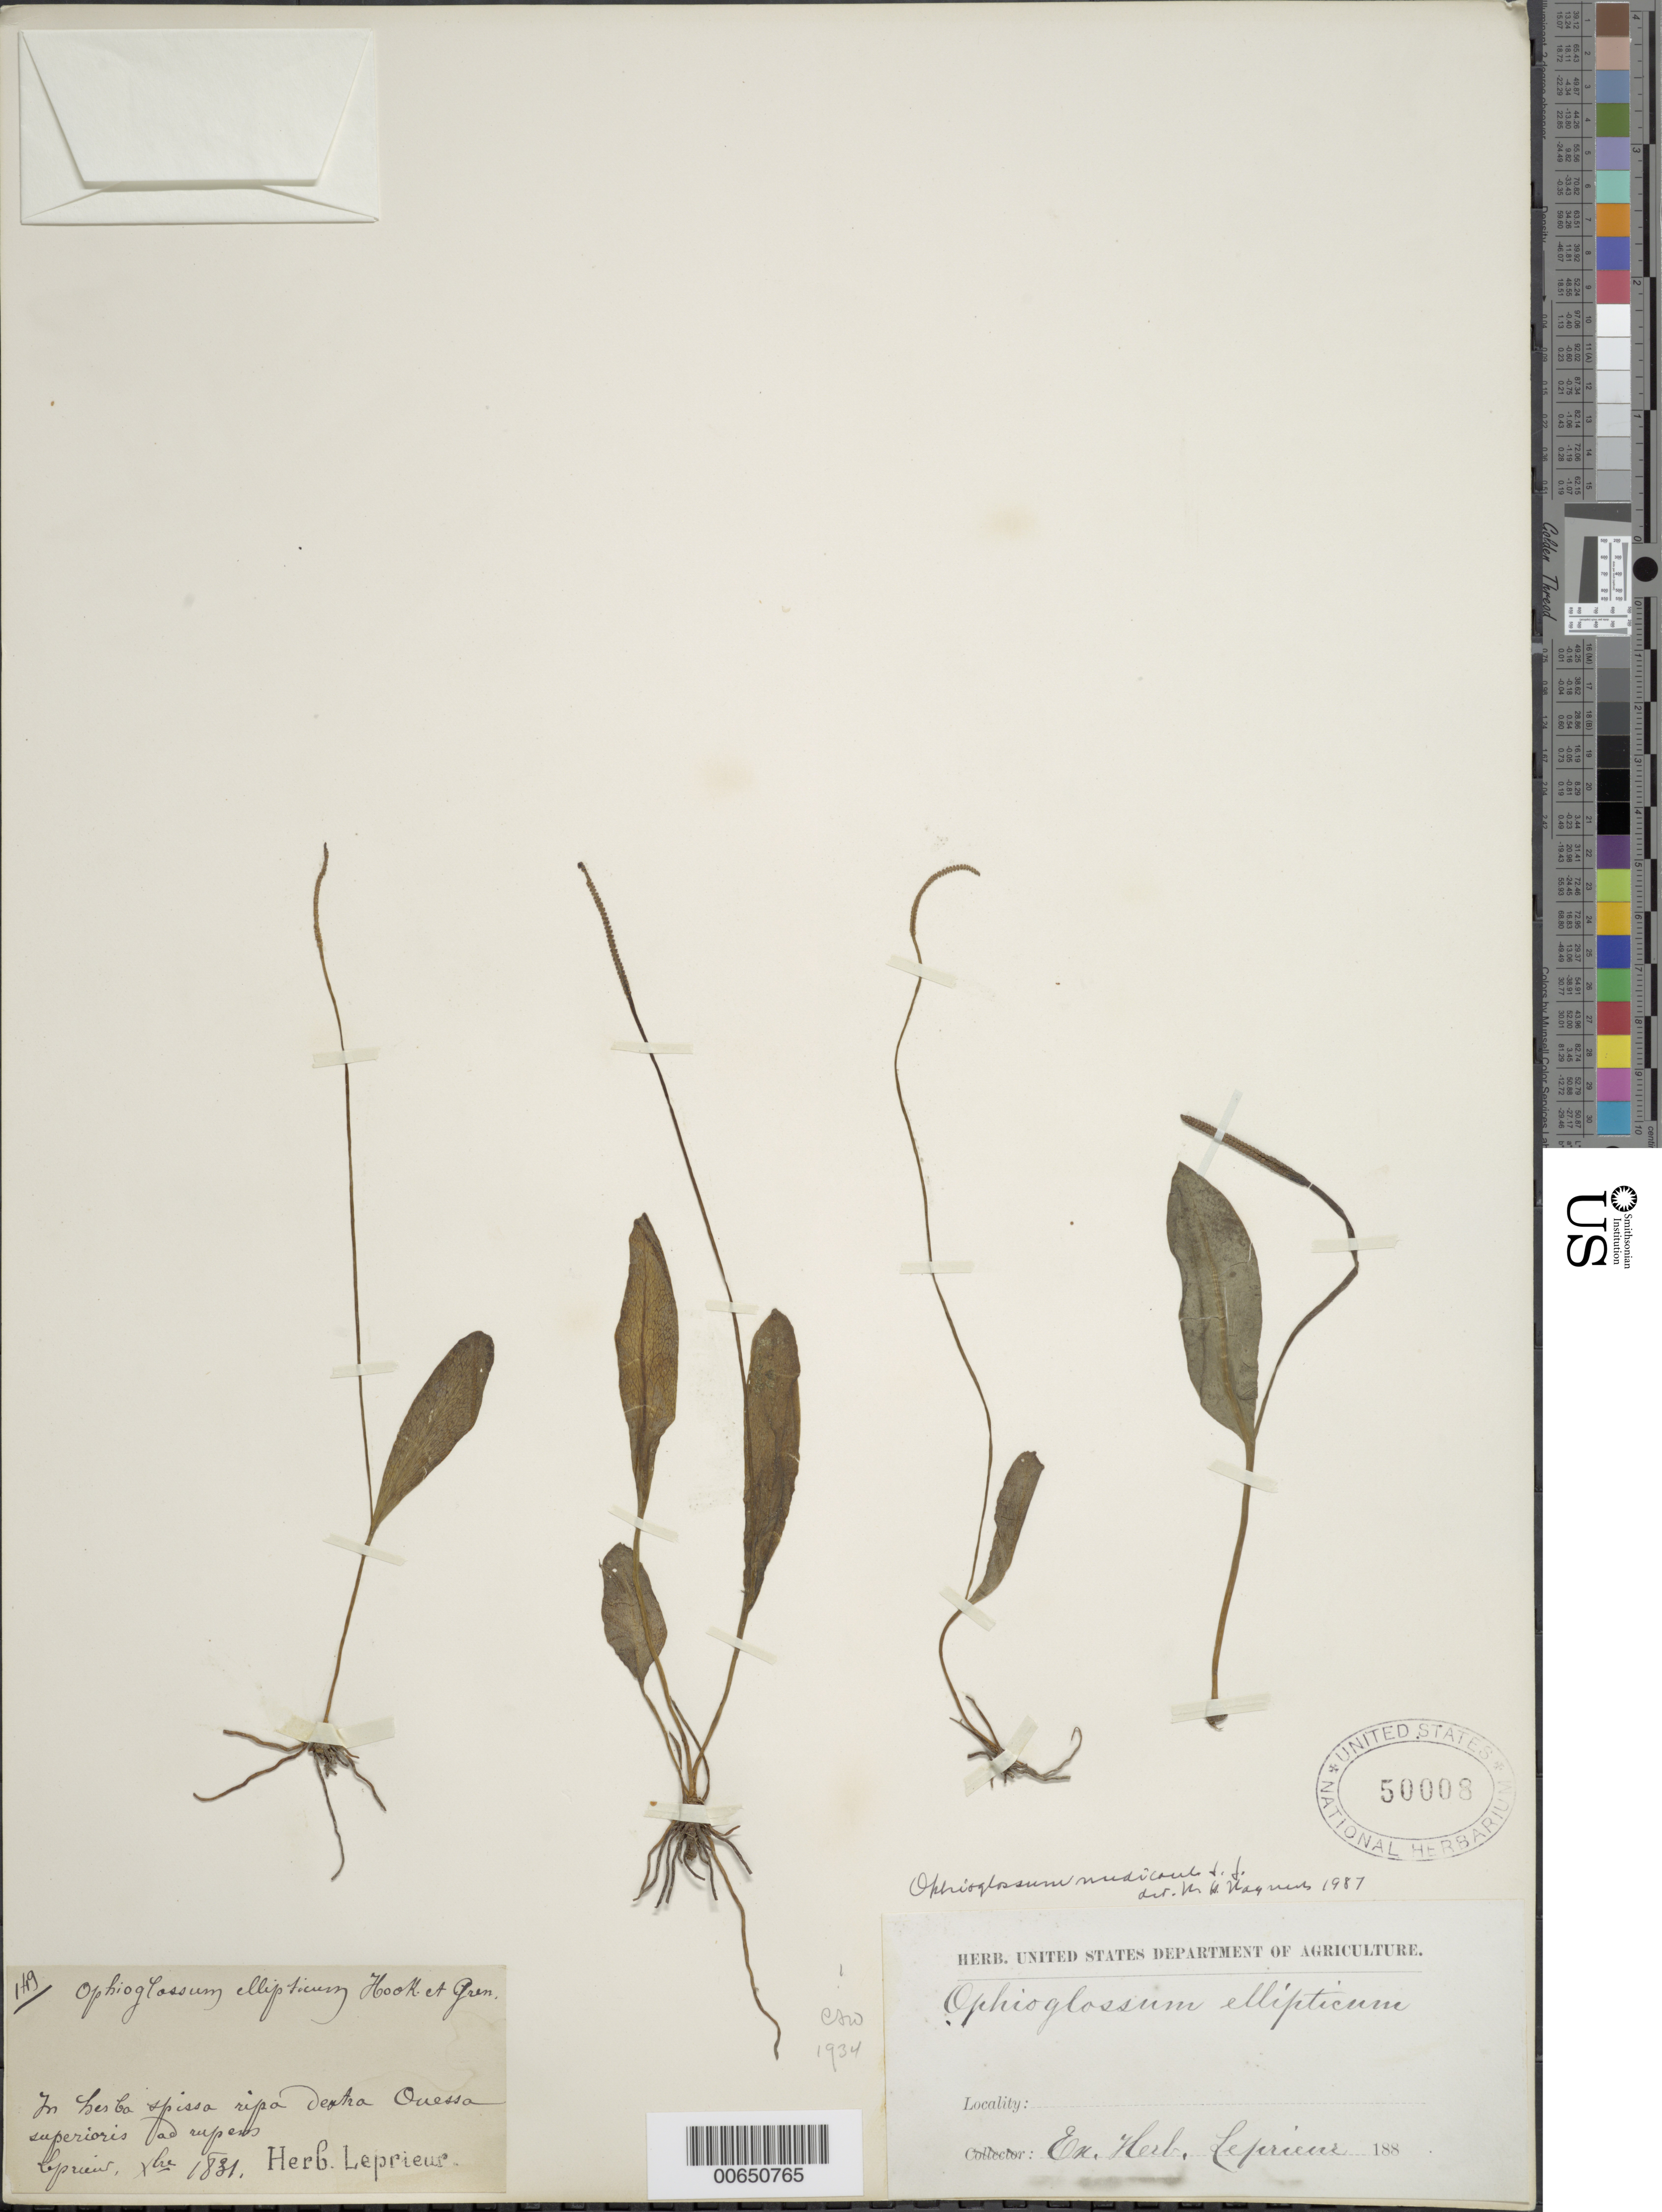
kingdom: Plantae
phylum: Tracheophyta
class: Polypodiopsida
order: Ophioglossales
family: Ophioglossaceae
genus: Ophioglossum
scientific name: Ophioglossum nudicaule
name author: L. f.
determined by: Wagner, W. H.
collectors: F. M. R. Leprieur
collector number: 149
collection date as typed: October 1831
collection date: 1831-10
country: French Guiana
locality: In herbo spissa ripa dextra Ouessa superíoris ad [riparis?]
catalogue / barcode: US 50008